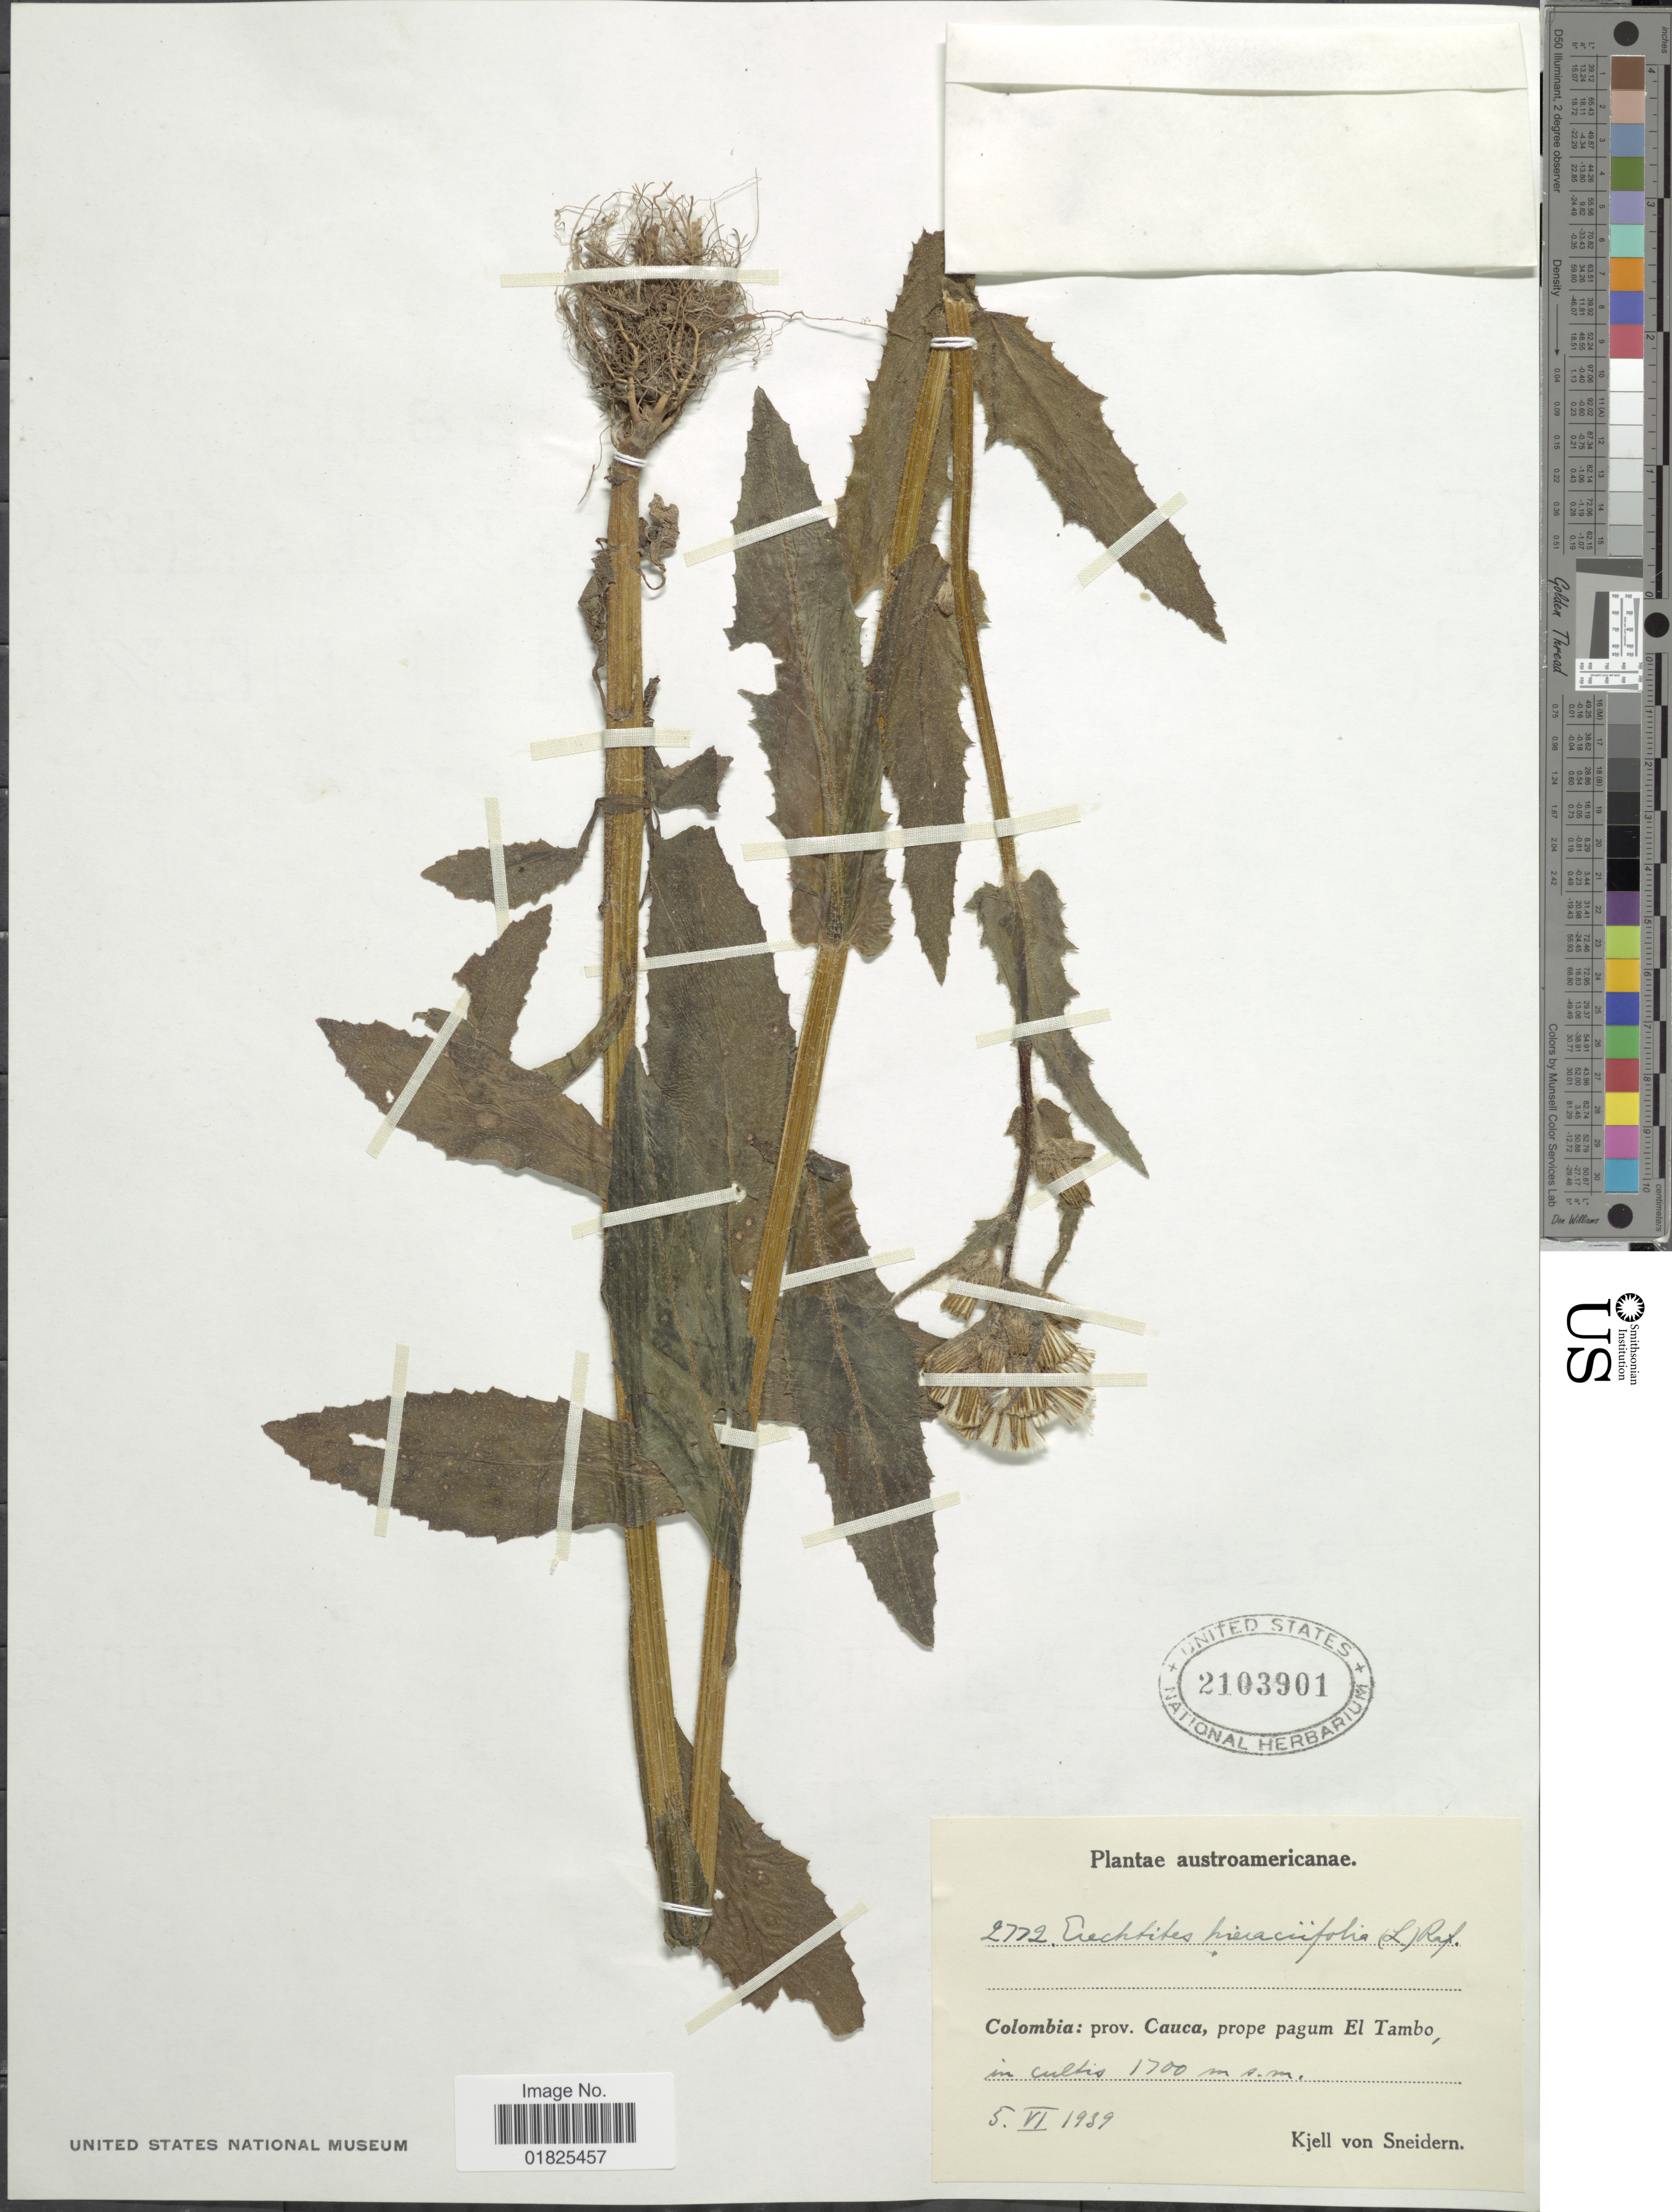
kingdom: Plantae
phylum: Tracheophyta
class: Magnoliopsida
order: Asterales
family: Asteraceae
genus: Erechtites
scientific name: Erechtites hieraciifolius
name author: (L.) Raf. ex DC.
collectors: K. von Sneidern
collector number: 2772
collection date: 1939-06-05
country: Colombia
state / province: Cauca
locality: Prope pagum El Tambo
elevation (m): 1700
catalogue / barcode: US 2103901